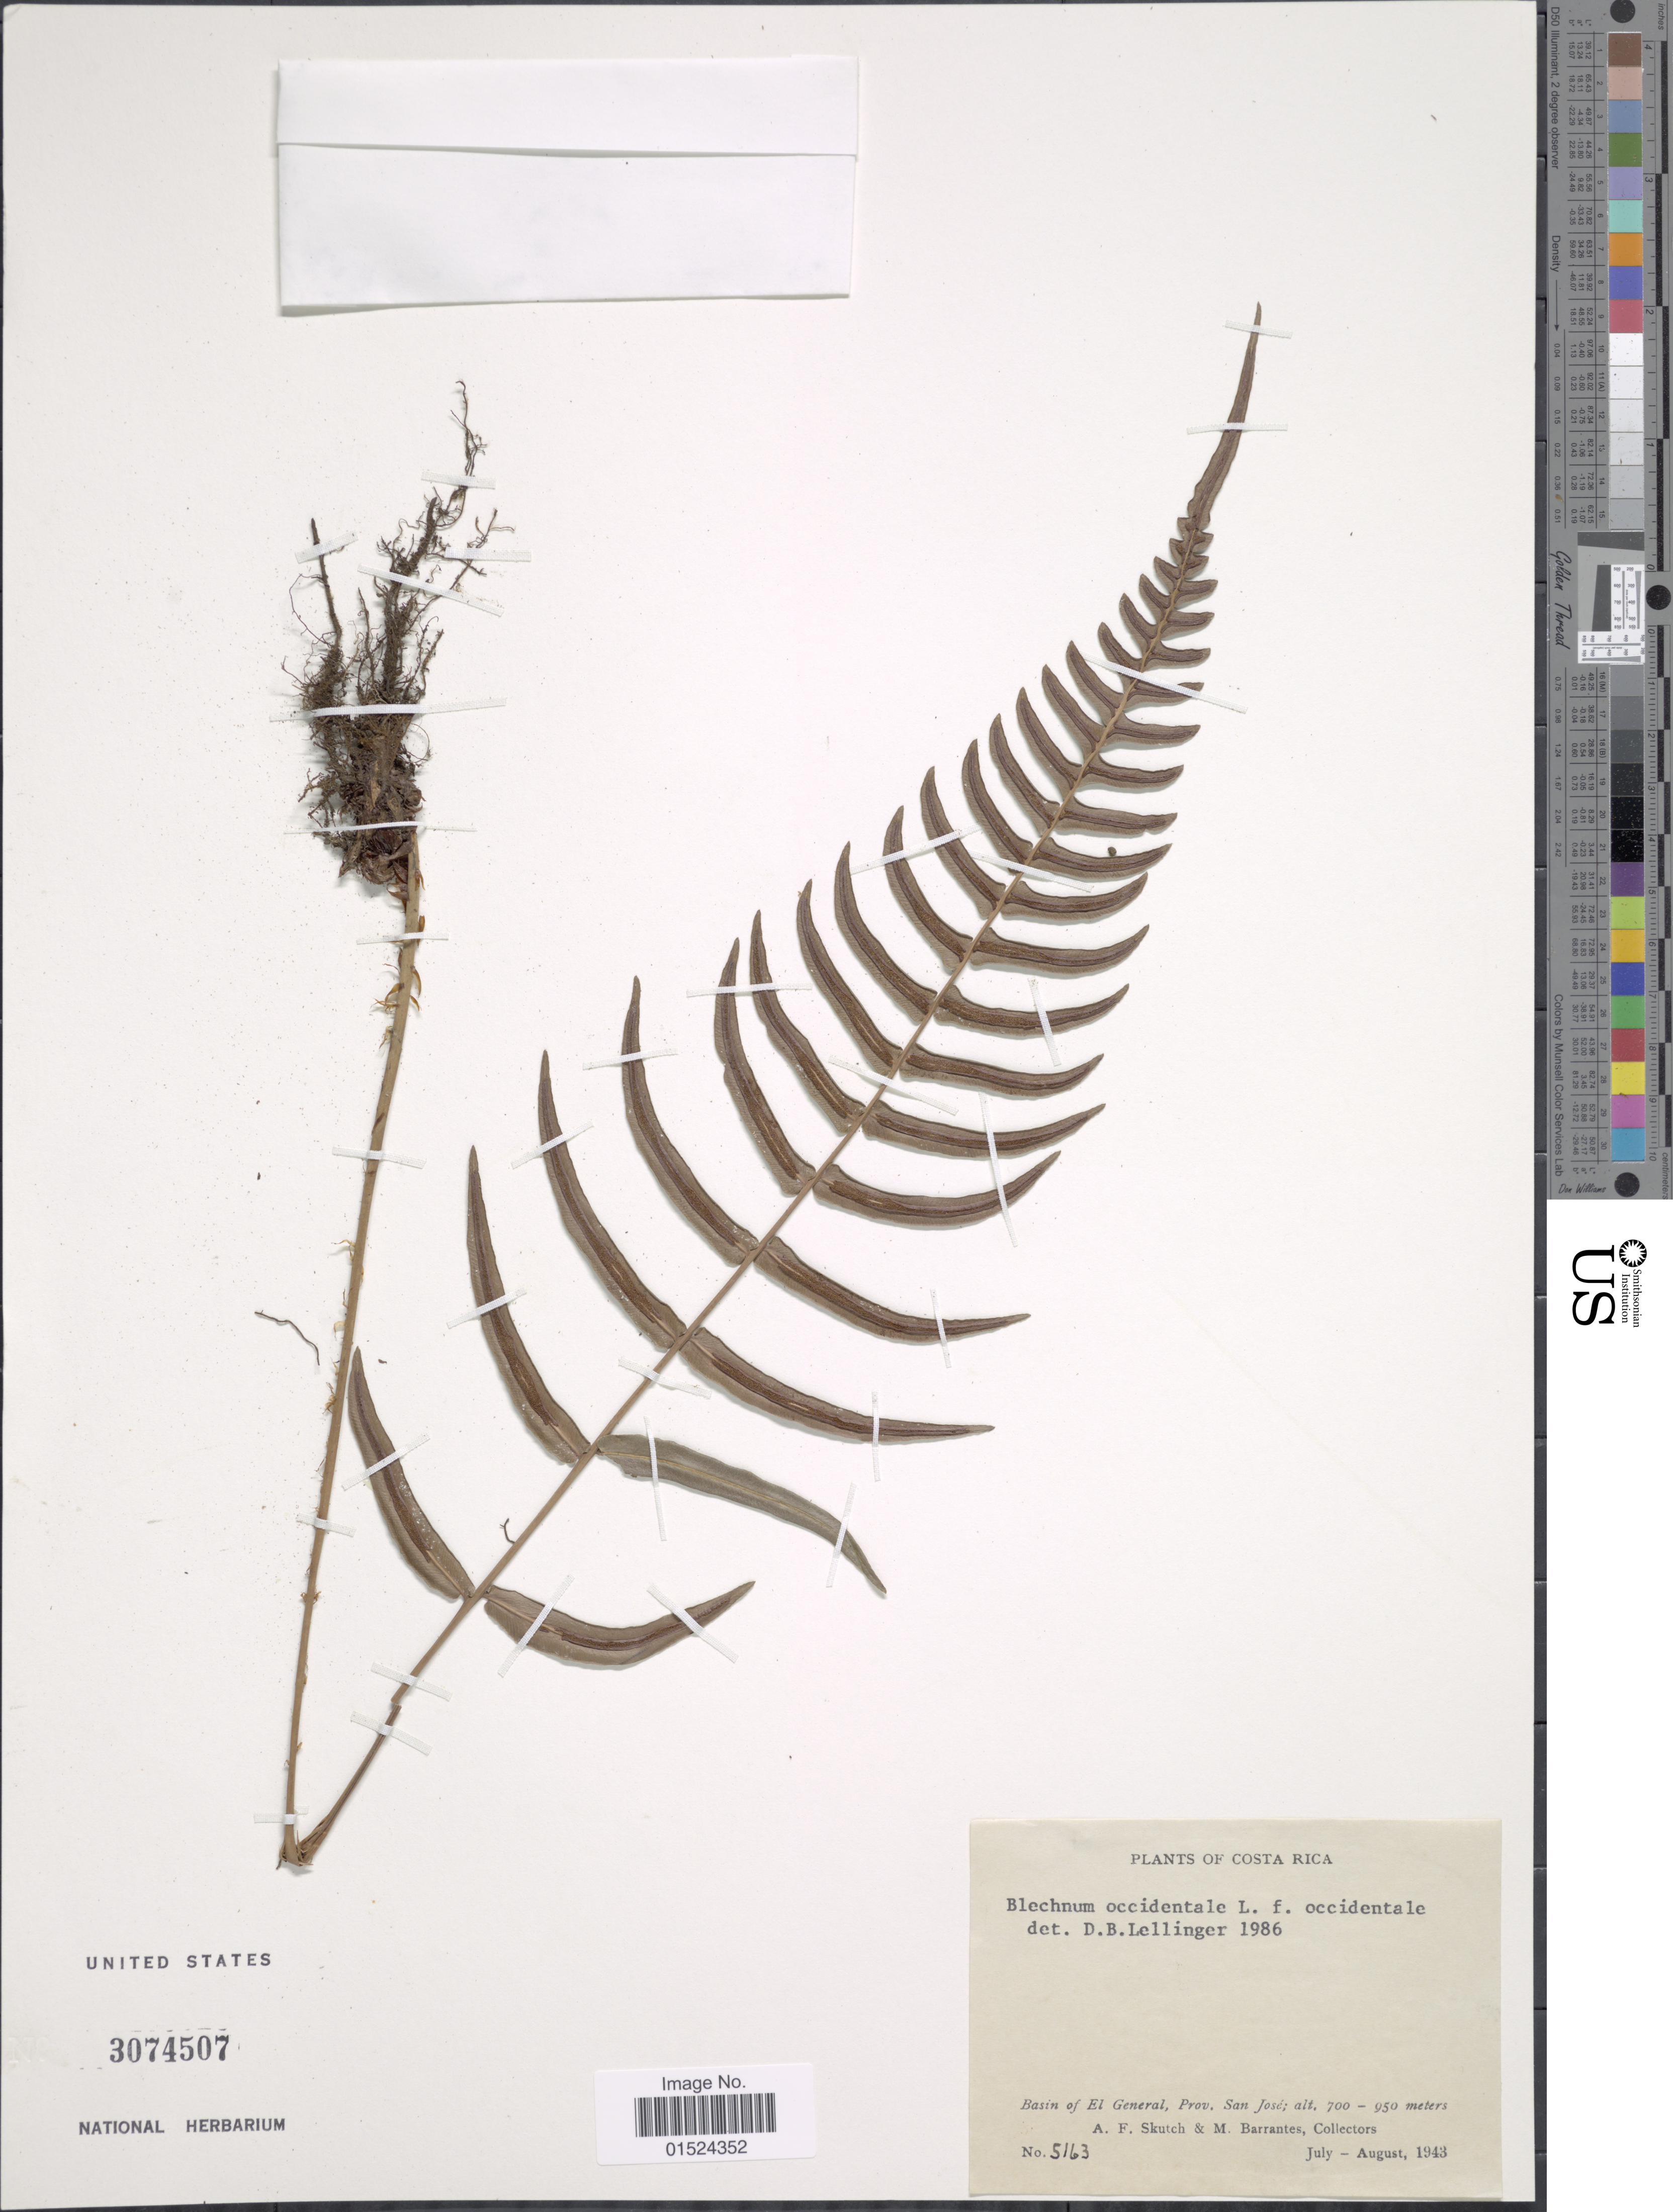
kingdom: Plantae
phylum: Tracheophyta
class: Polypodiopsida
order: Polypodiales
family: Blechnaceae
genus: Blechnum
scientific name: Blechnum occidentale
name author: L.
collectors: A. F. Skutch & M. Barrantes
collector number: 5163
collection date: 1943-07/1943-08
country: Costa Rica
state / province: San José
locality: Basin of El General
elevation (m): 700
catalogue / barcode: US 3074507